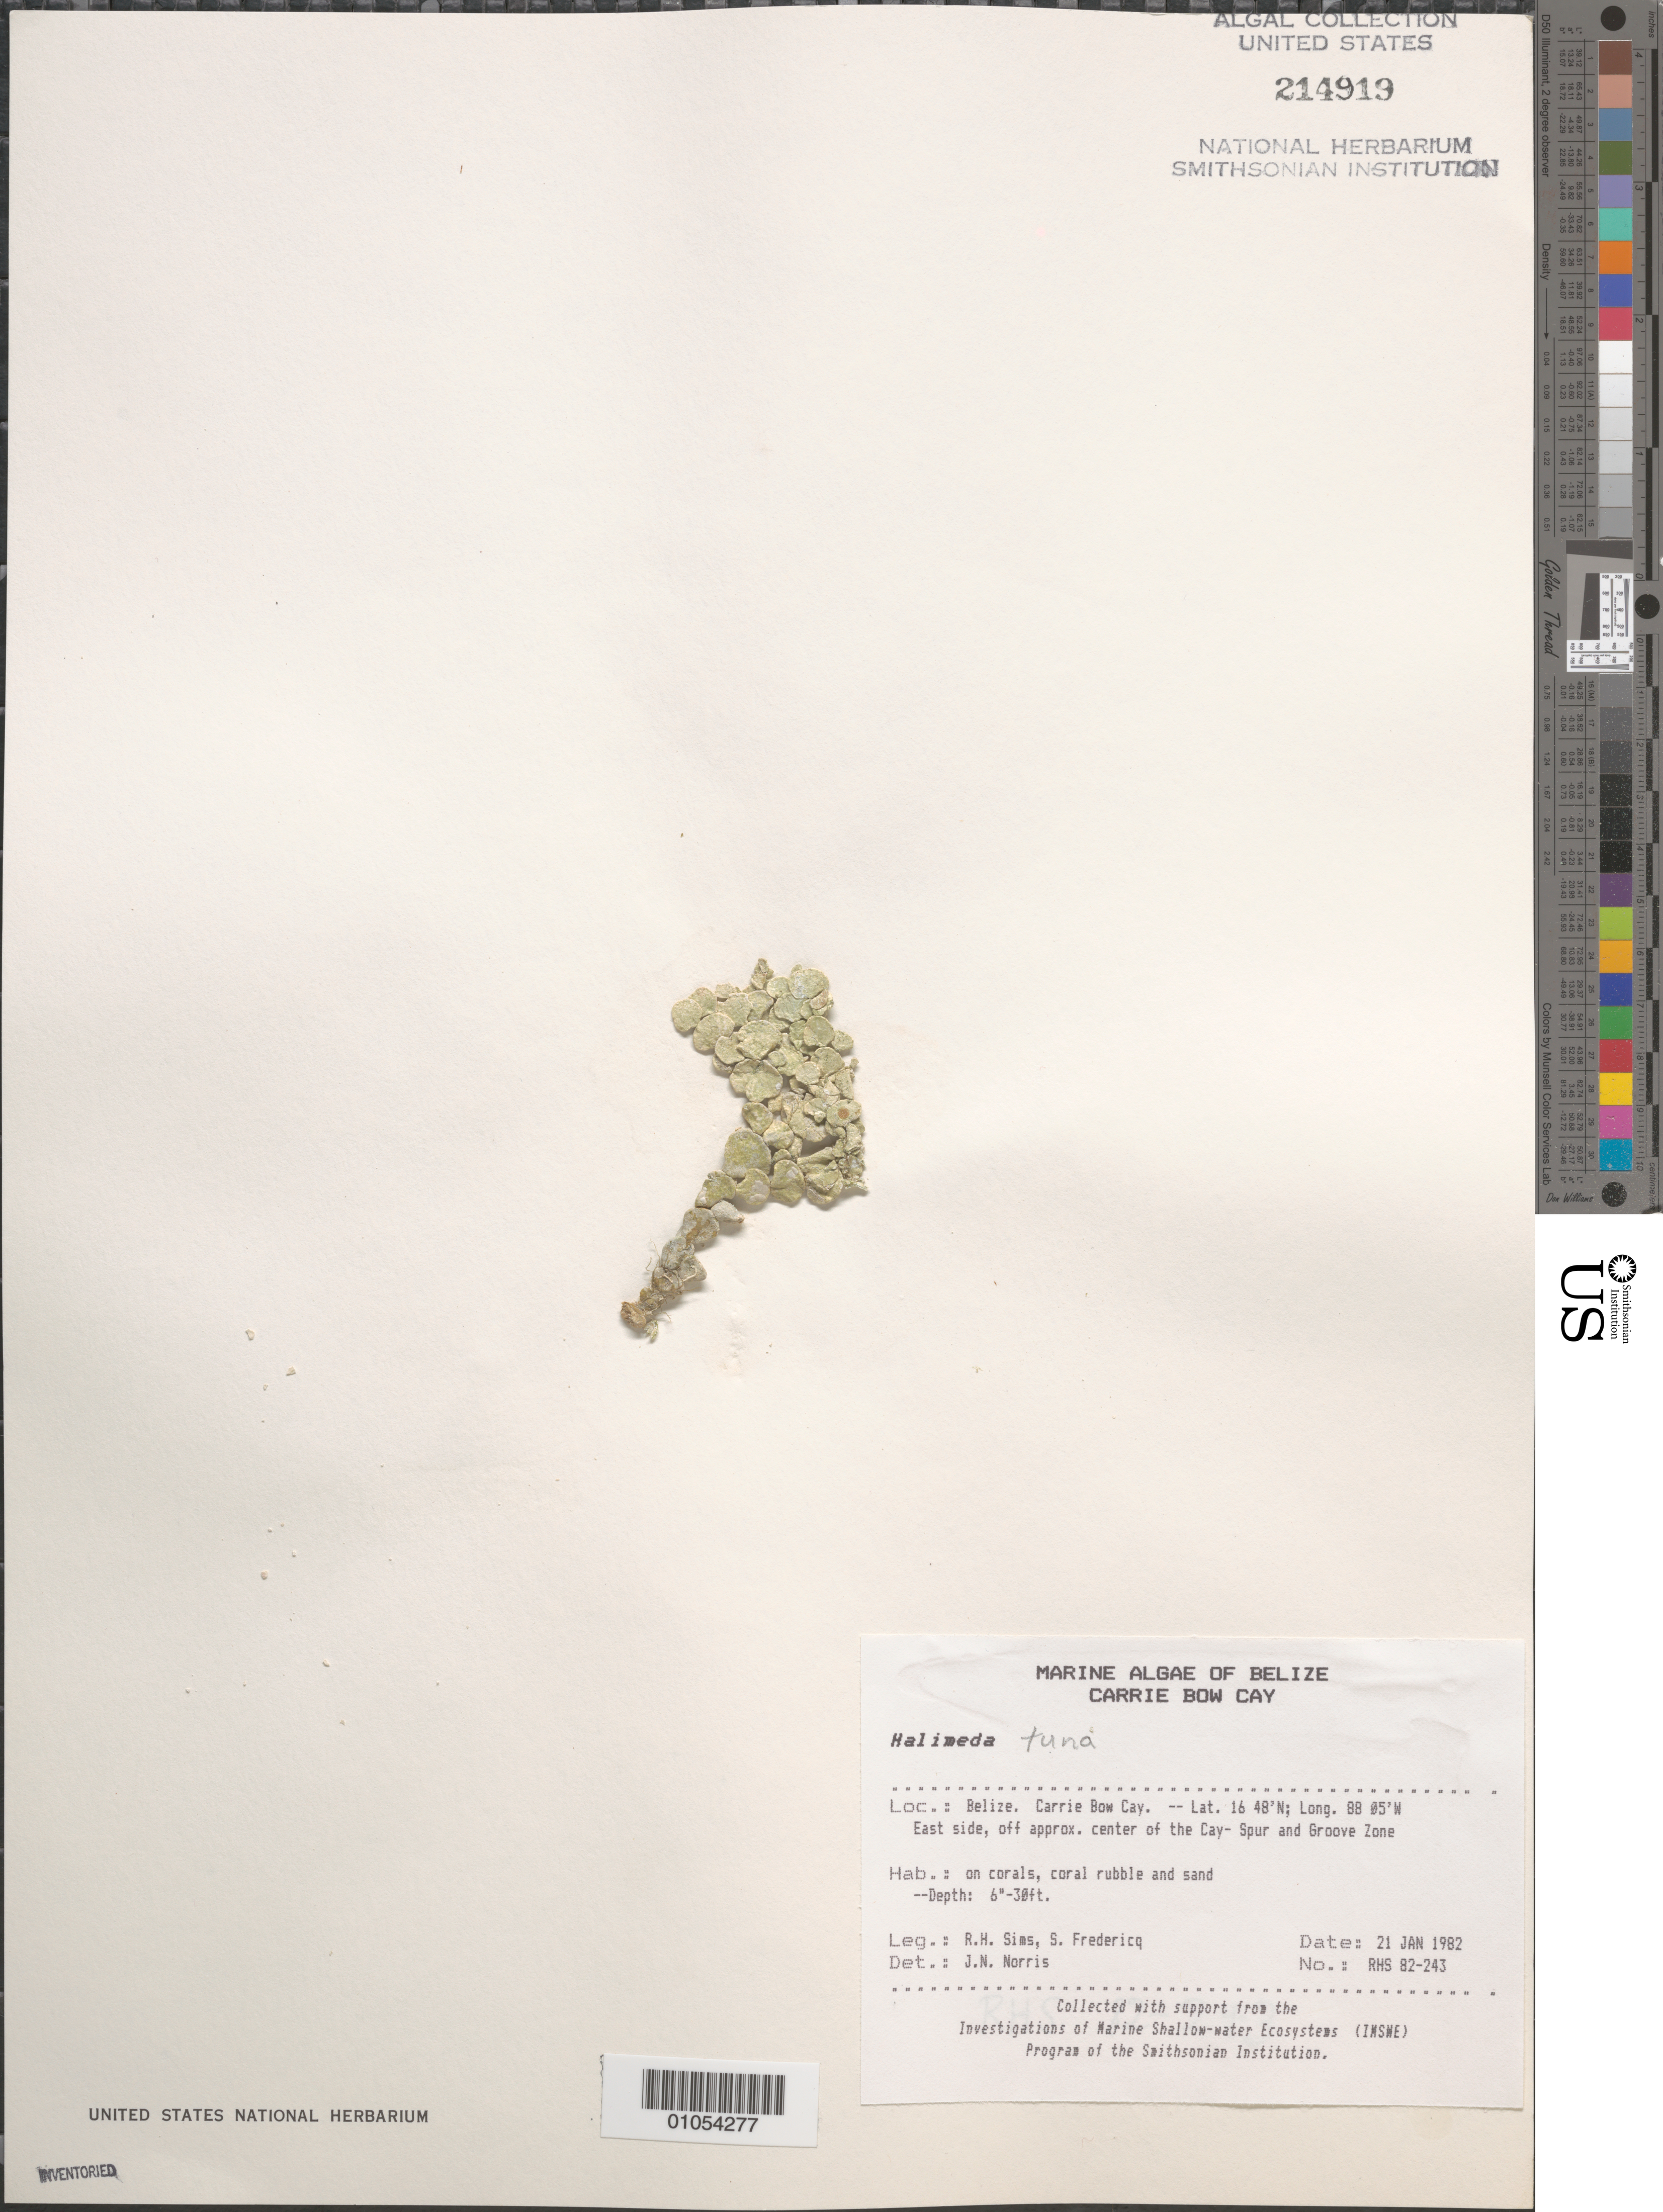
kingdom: Plantae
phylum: Chlorophyta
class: Ulvophyceae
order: Bryopsidales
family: Halimedaceae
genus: Halimeda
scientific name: Halimeda tuna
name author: (J. Ellis & Sol.) J.V.Lamouroux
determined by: Norris, James N.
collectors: R. H. Sims & S. Fredericq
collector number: RHS 82-243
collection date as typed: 21 Jan 1982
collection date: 1982-01-21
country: Belize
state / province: Stann Creek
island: Carrie Bow Cay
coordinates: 16 48'N, 88 05'W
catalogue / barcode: US 214919